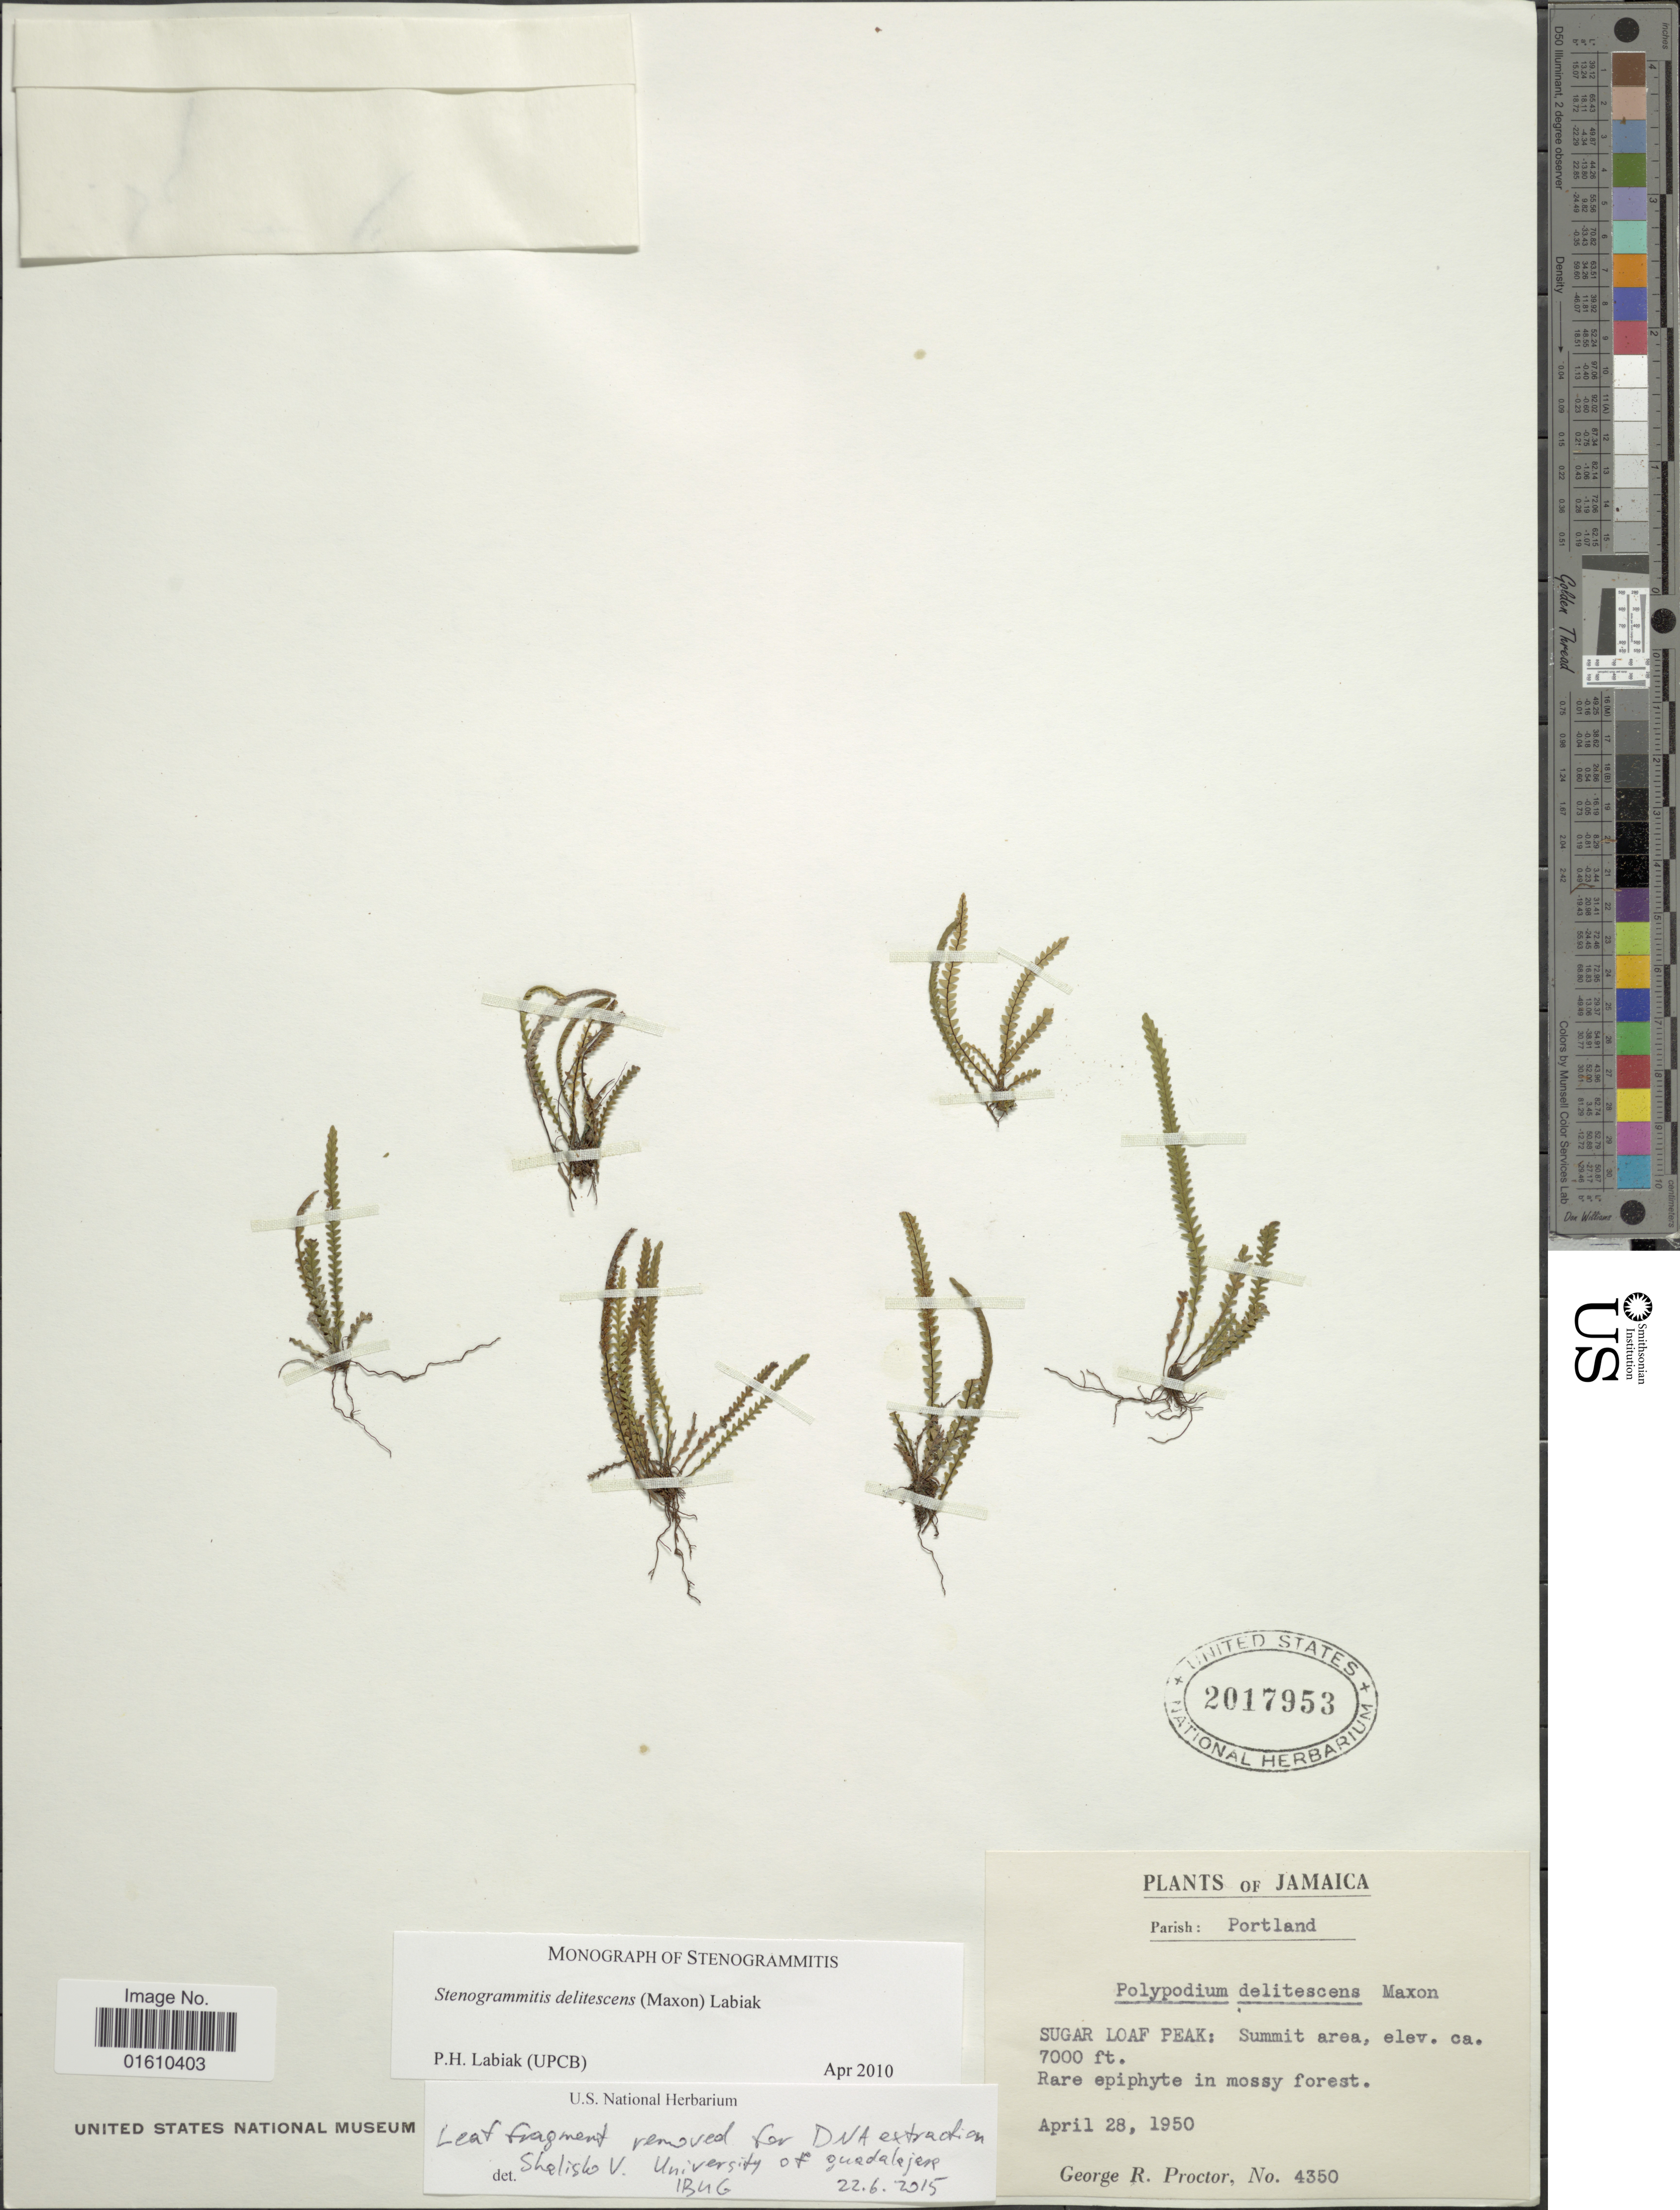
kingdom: Plantae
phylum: Tracheophyta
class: Polypodiopsida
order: Polypodiales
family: Polypodiaceae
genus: Stenogrammitis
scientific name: Stenogrammitis delitescens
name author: (Maxon) Labiak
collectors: G. R. Proctor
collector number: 4350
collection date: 1950-04-28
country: Jamaica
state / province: Portland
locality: Parish: Portland, Sugar Loaf Peak: Summit area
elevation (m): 2134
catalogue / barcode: US 2017953